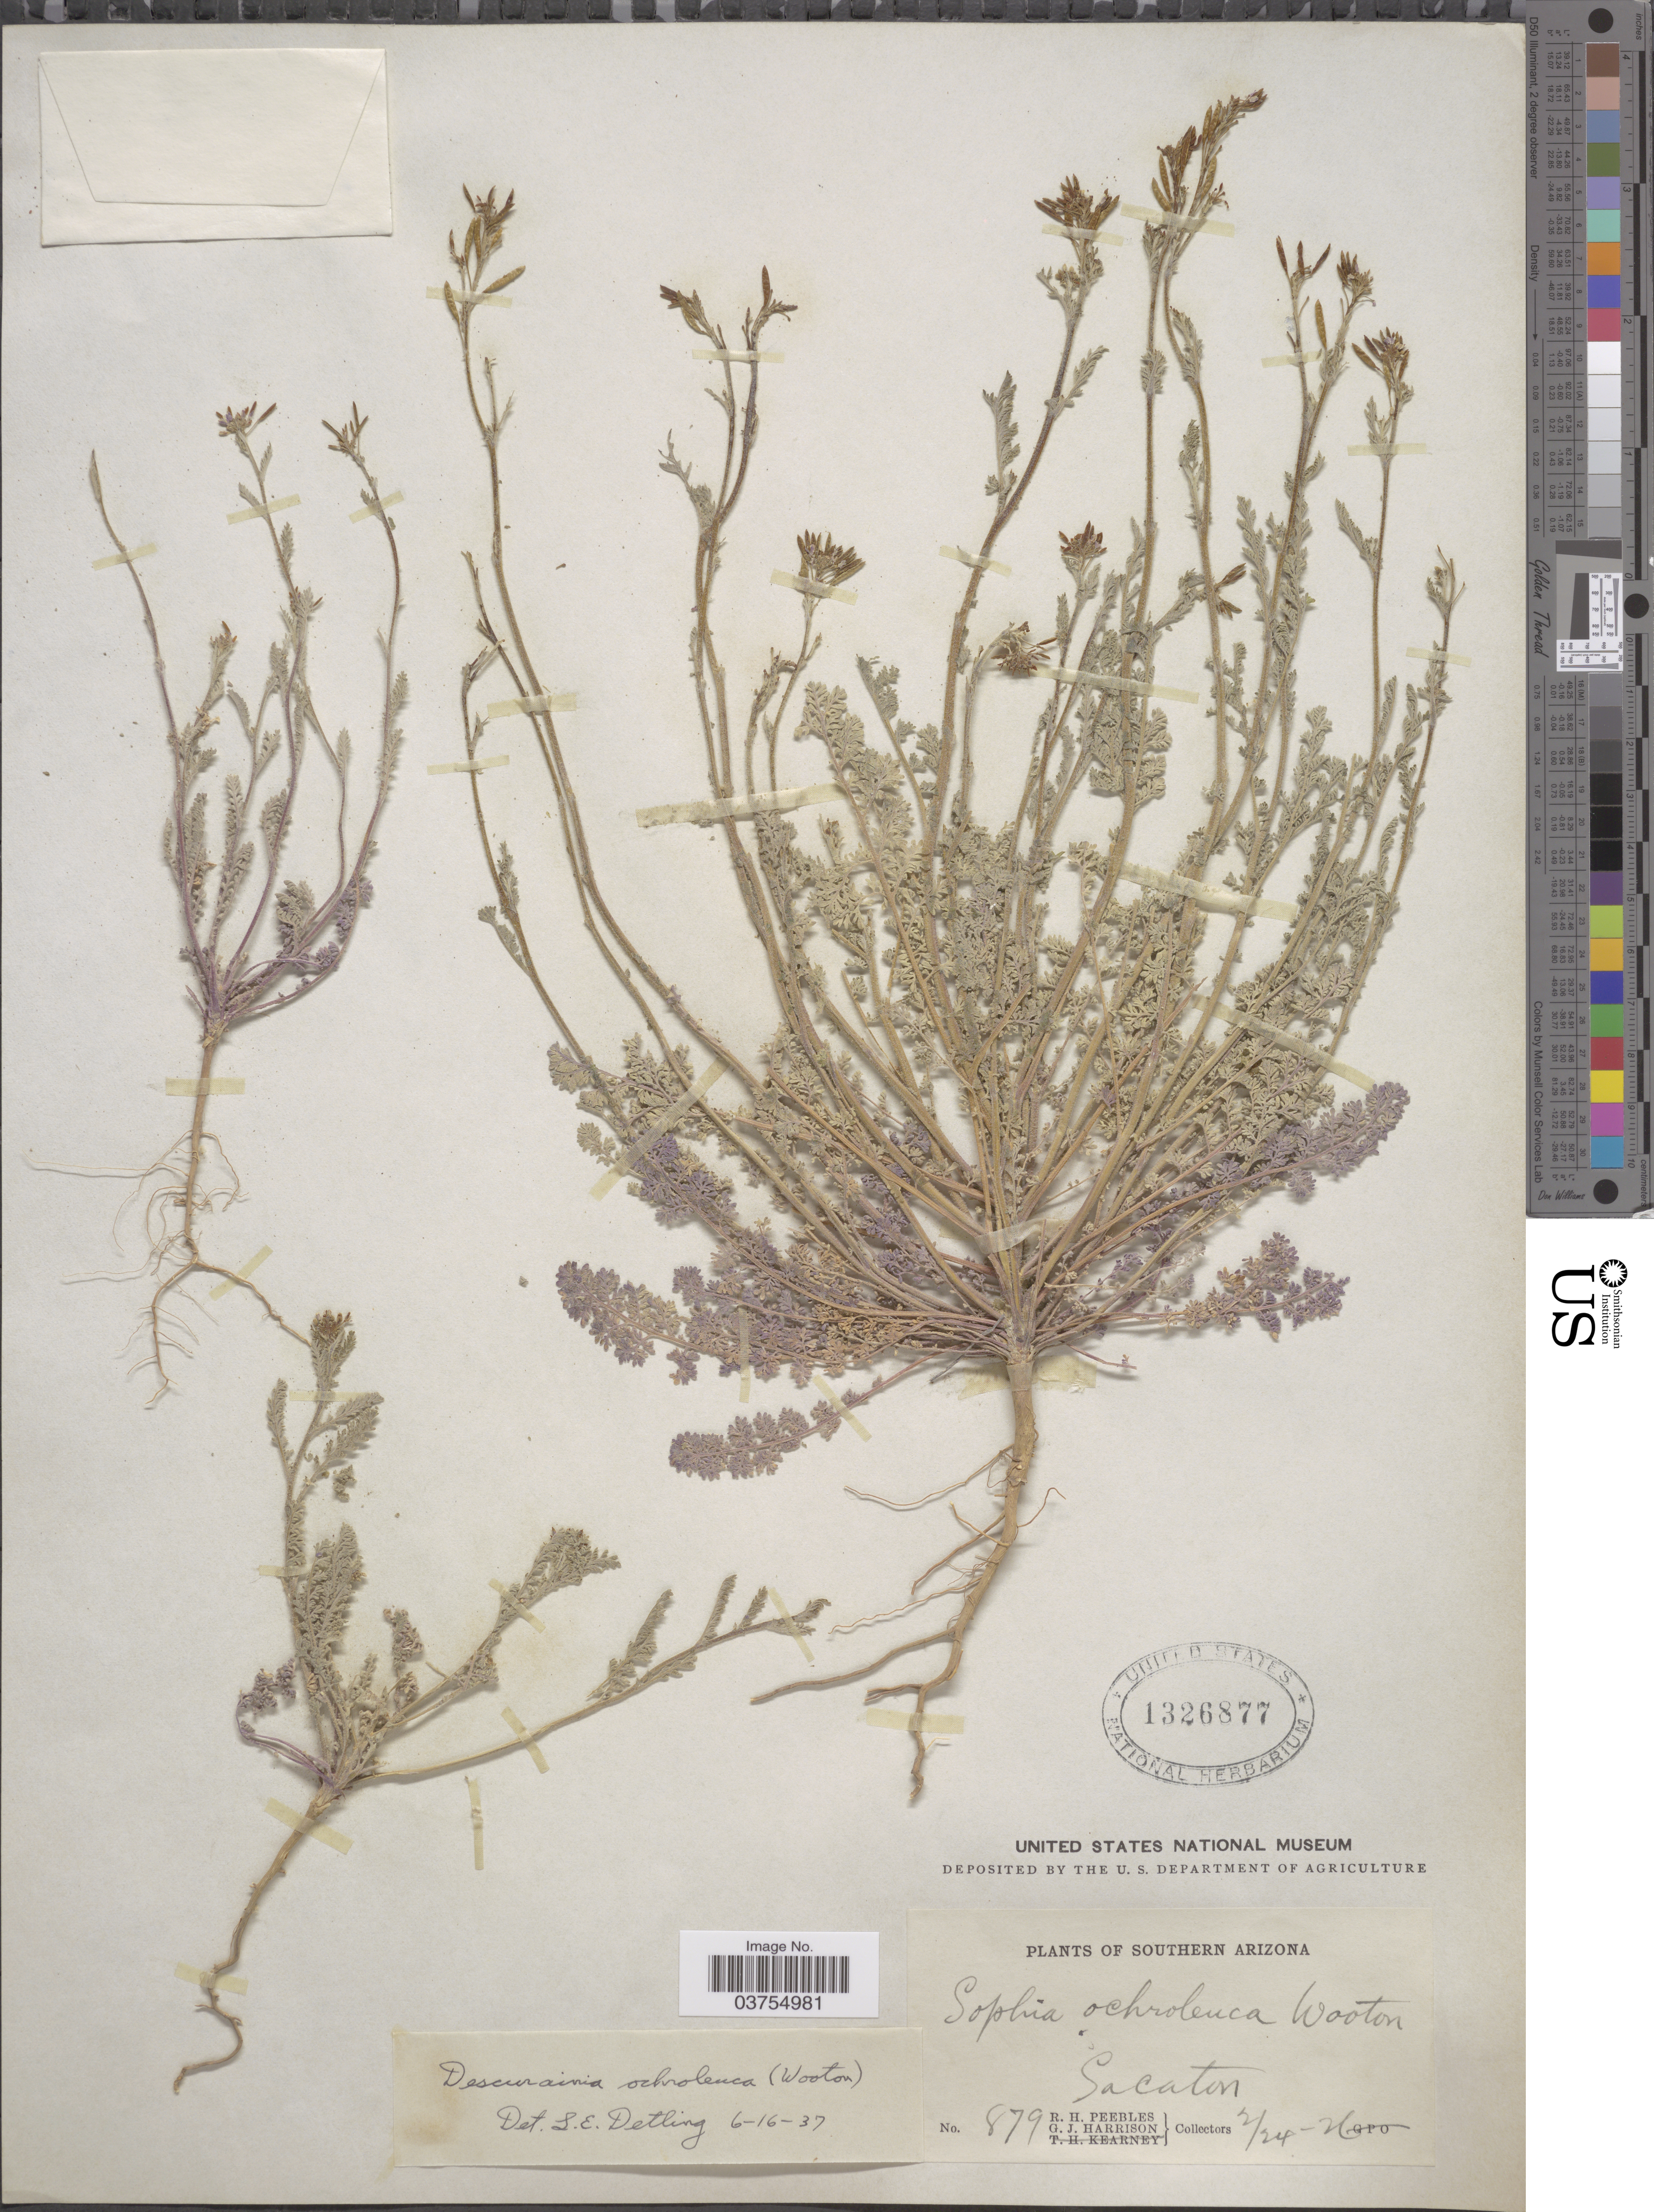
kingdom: Plantae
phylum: Tracheophyta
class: Magnoliopsida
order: Brassicales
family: Brassicaceae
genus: Descurainia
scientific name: Descurainia pinnata subsp. ochroleuca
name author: (Wooton) Detling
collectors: R. H. Peebles & G. J. Harrison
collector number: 879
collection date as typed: Transcribed d/m/y: 24/2/26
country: United States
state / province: Arizona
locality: Southern Arizona. Sacaton.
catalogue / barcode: US 1326877